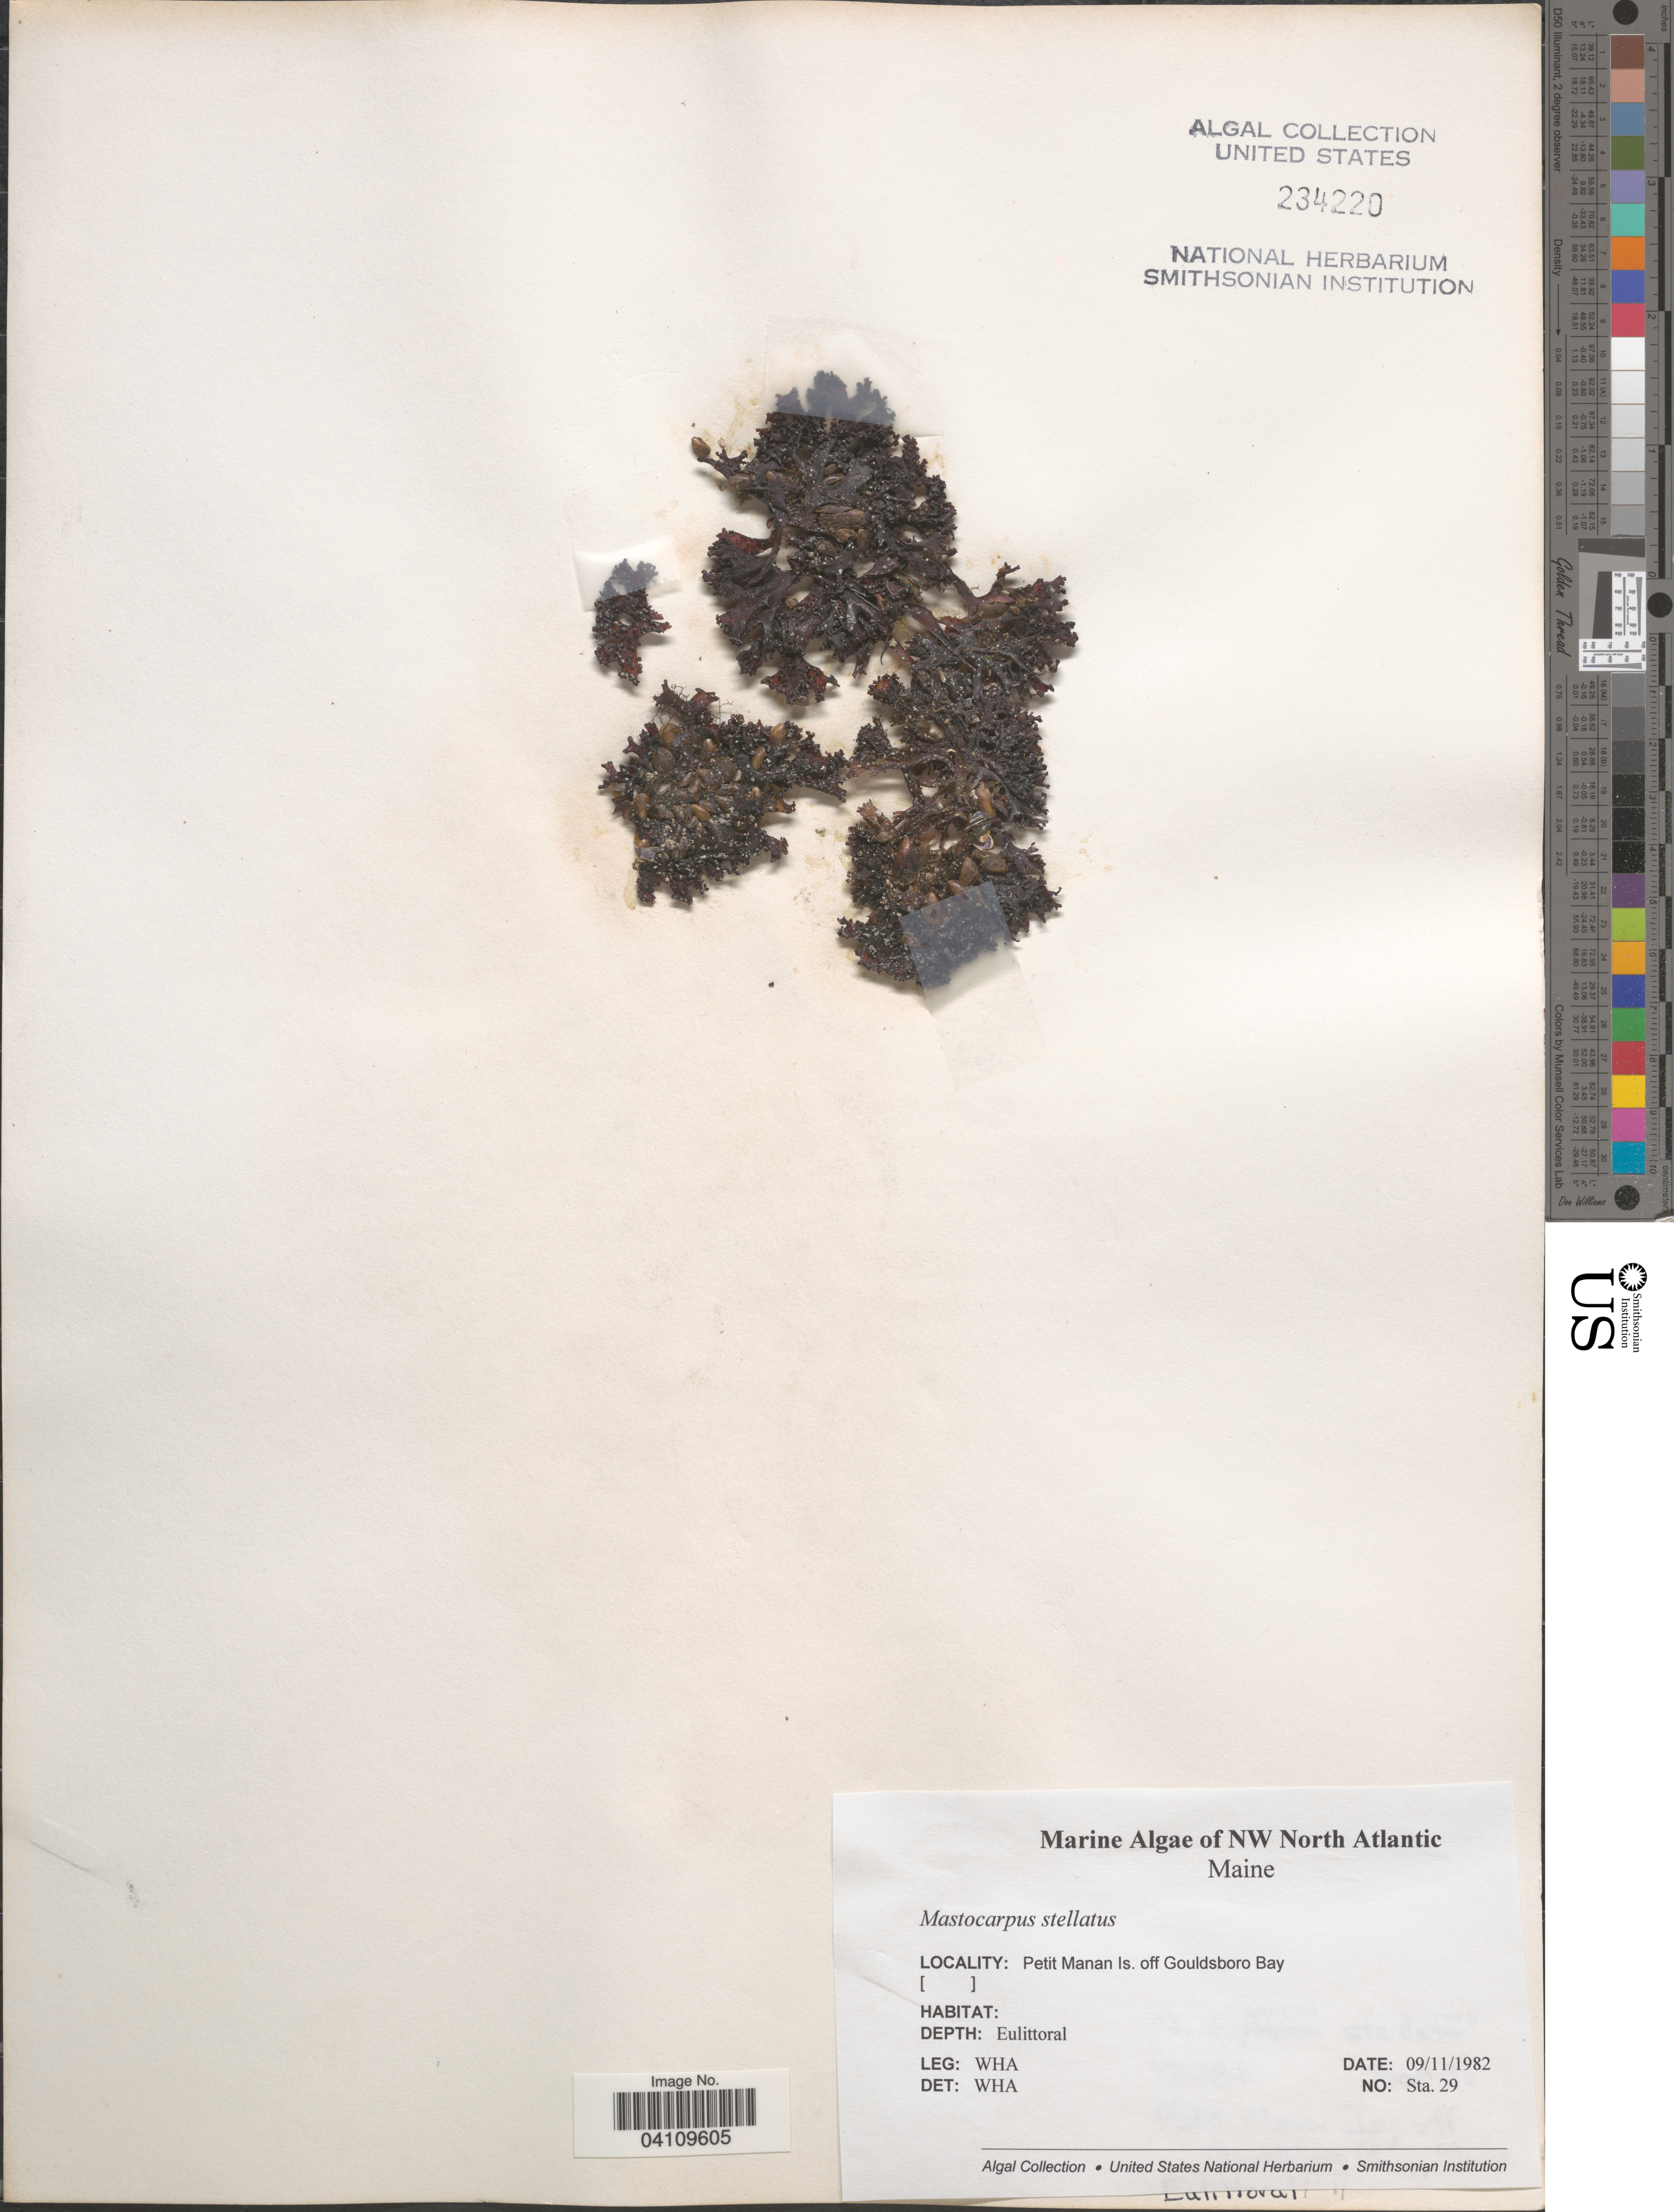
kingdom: Plantae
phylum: Rhodophyta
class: Florideophyceae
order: Gigartinales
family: Phyllophoraceae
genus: Mastocarpus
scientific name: Mastocarpus stellatus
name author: (Stackh.) Guiry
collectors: W. H. Adey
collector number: Sta. 29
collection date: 1982-09-11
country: United States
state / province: Maine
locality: NW North Atlantic. Petit Manan Is. off Gouldsboro Bay.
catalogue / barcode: US 234220